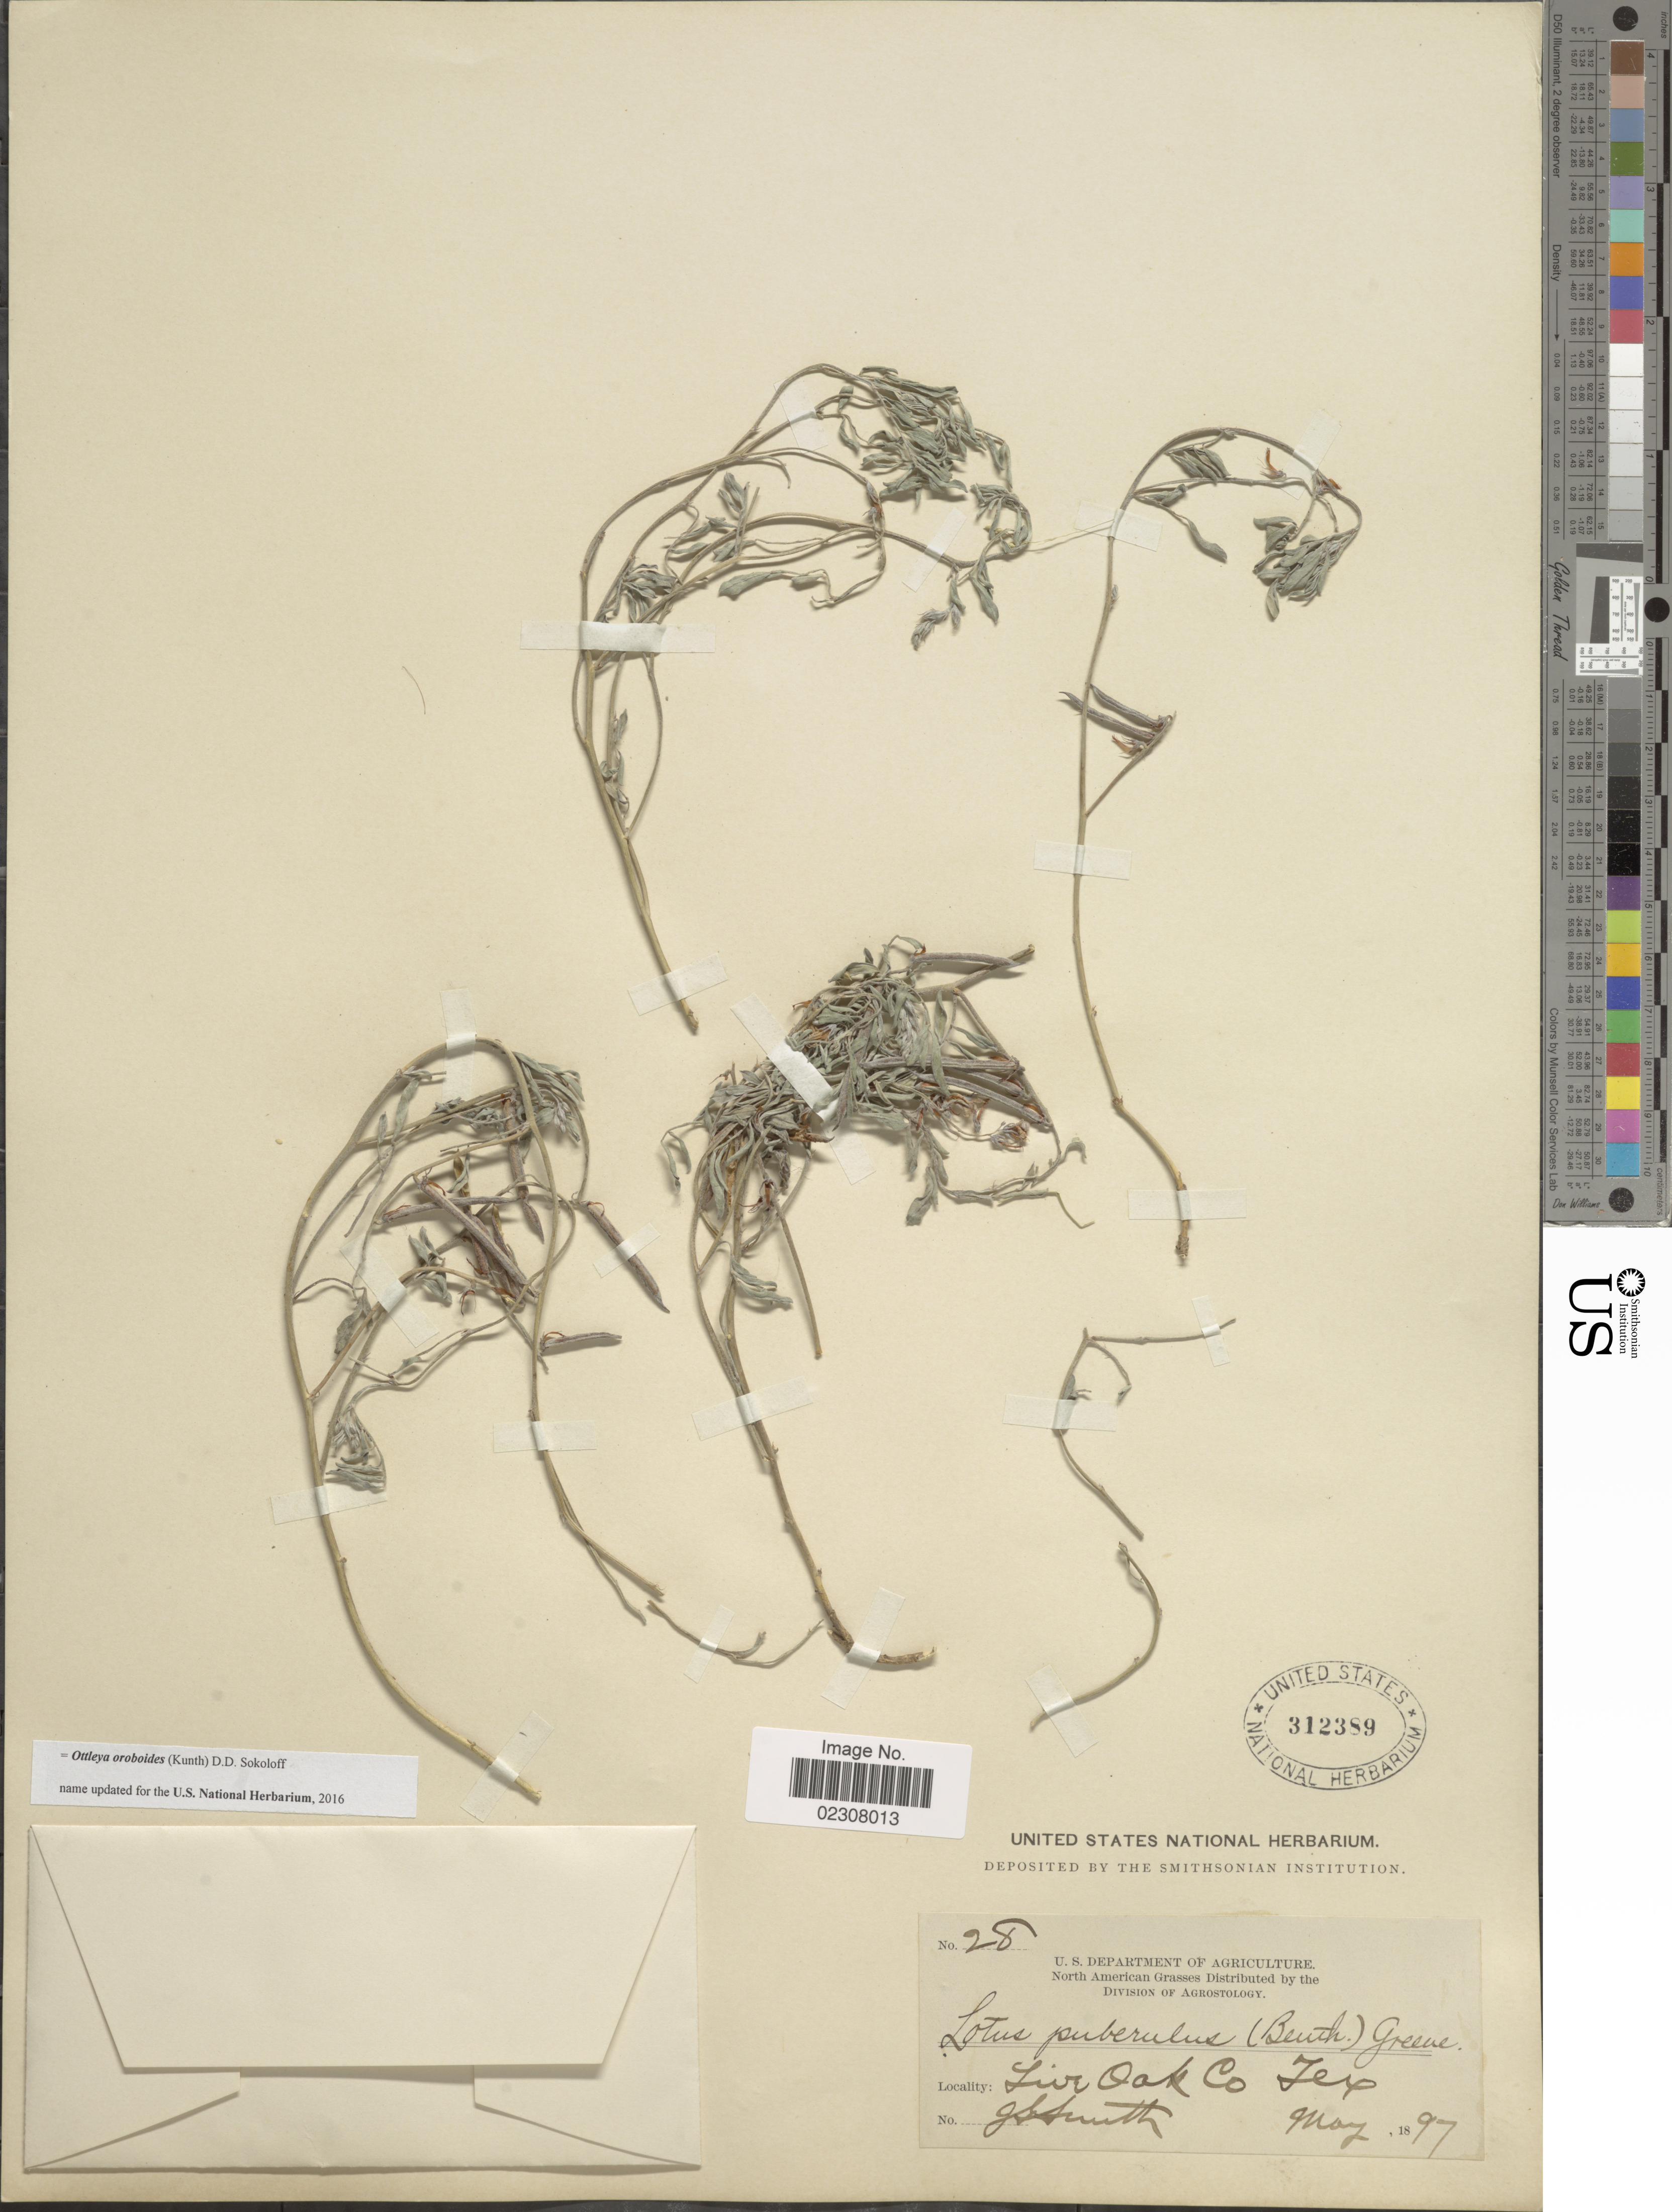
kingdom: Plantae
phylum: Tracheophyta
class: Magnoliopsida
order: Fabales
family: Fabaceae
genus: Ottleya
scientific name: Ottleya oroboides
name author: (Kunth) D.D. Sokoloff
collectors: G. S. Smith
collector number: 28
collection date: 1897-05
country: United States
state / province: Texas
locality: Live Oak Co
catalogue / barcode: US 312389